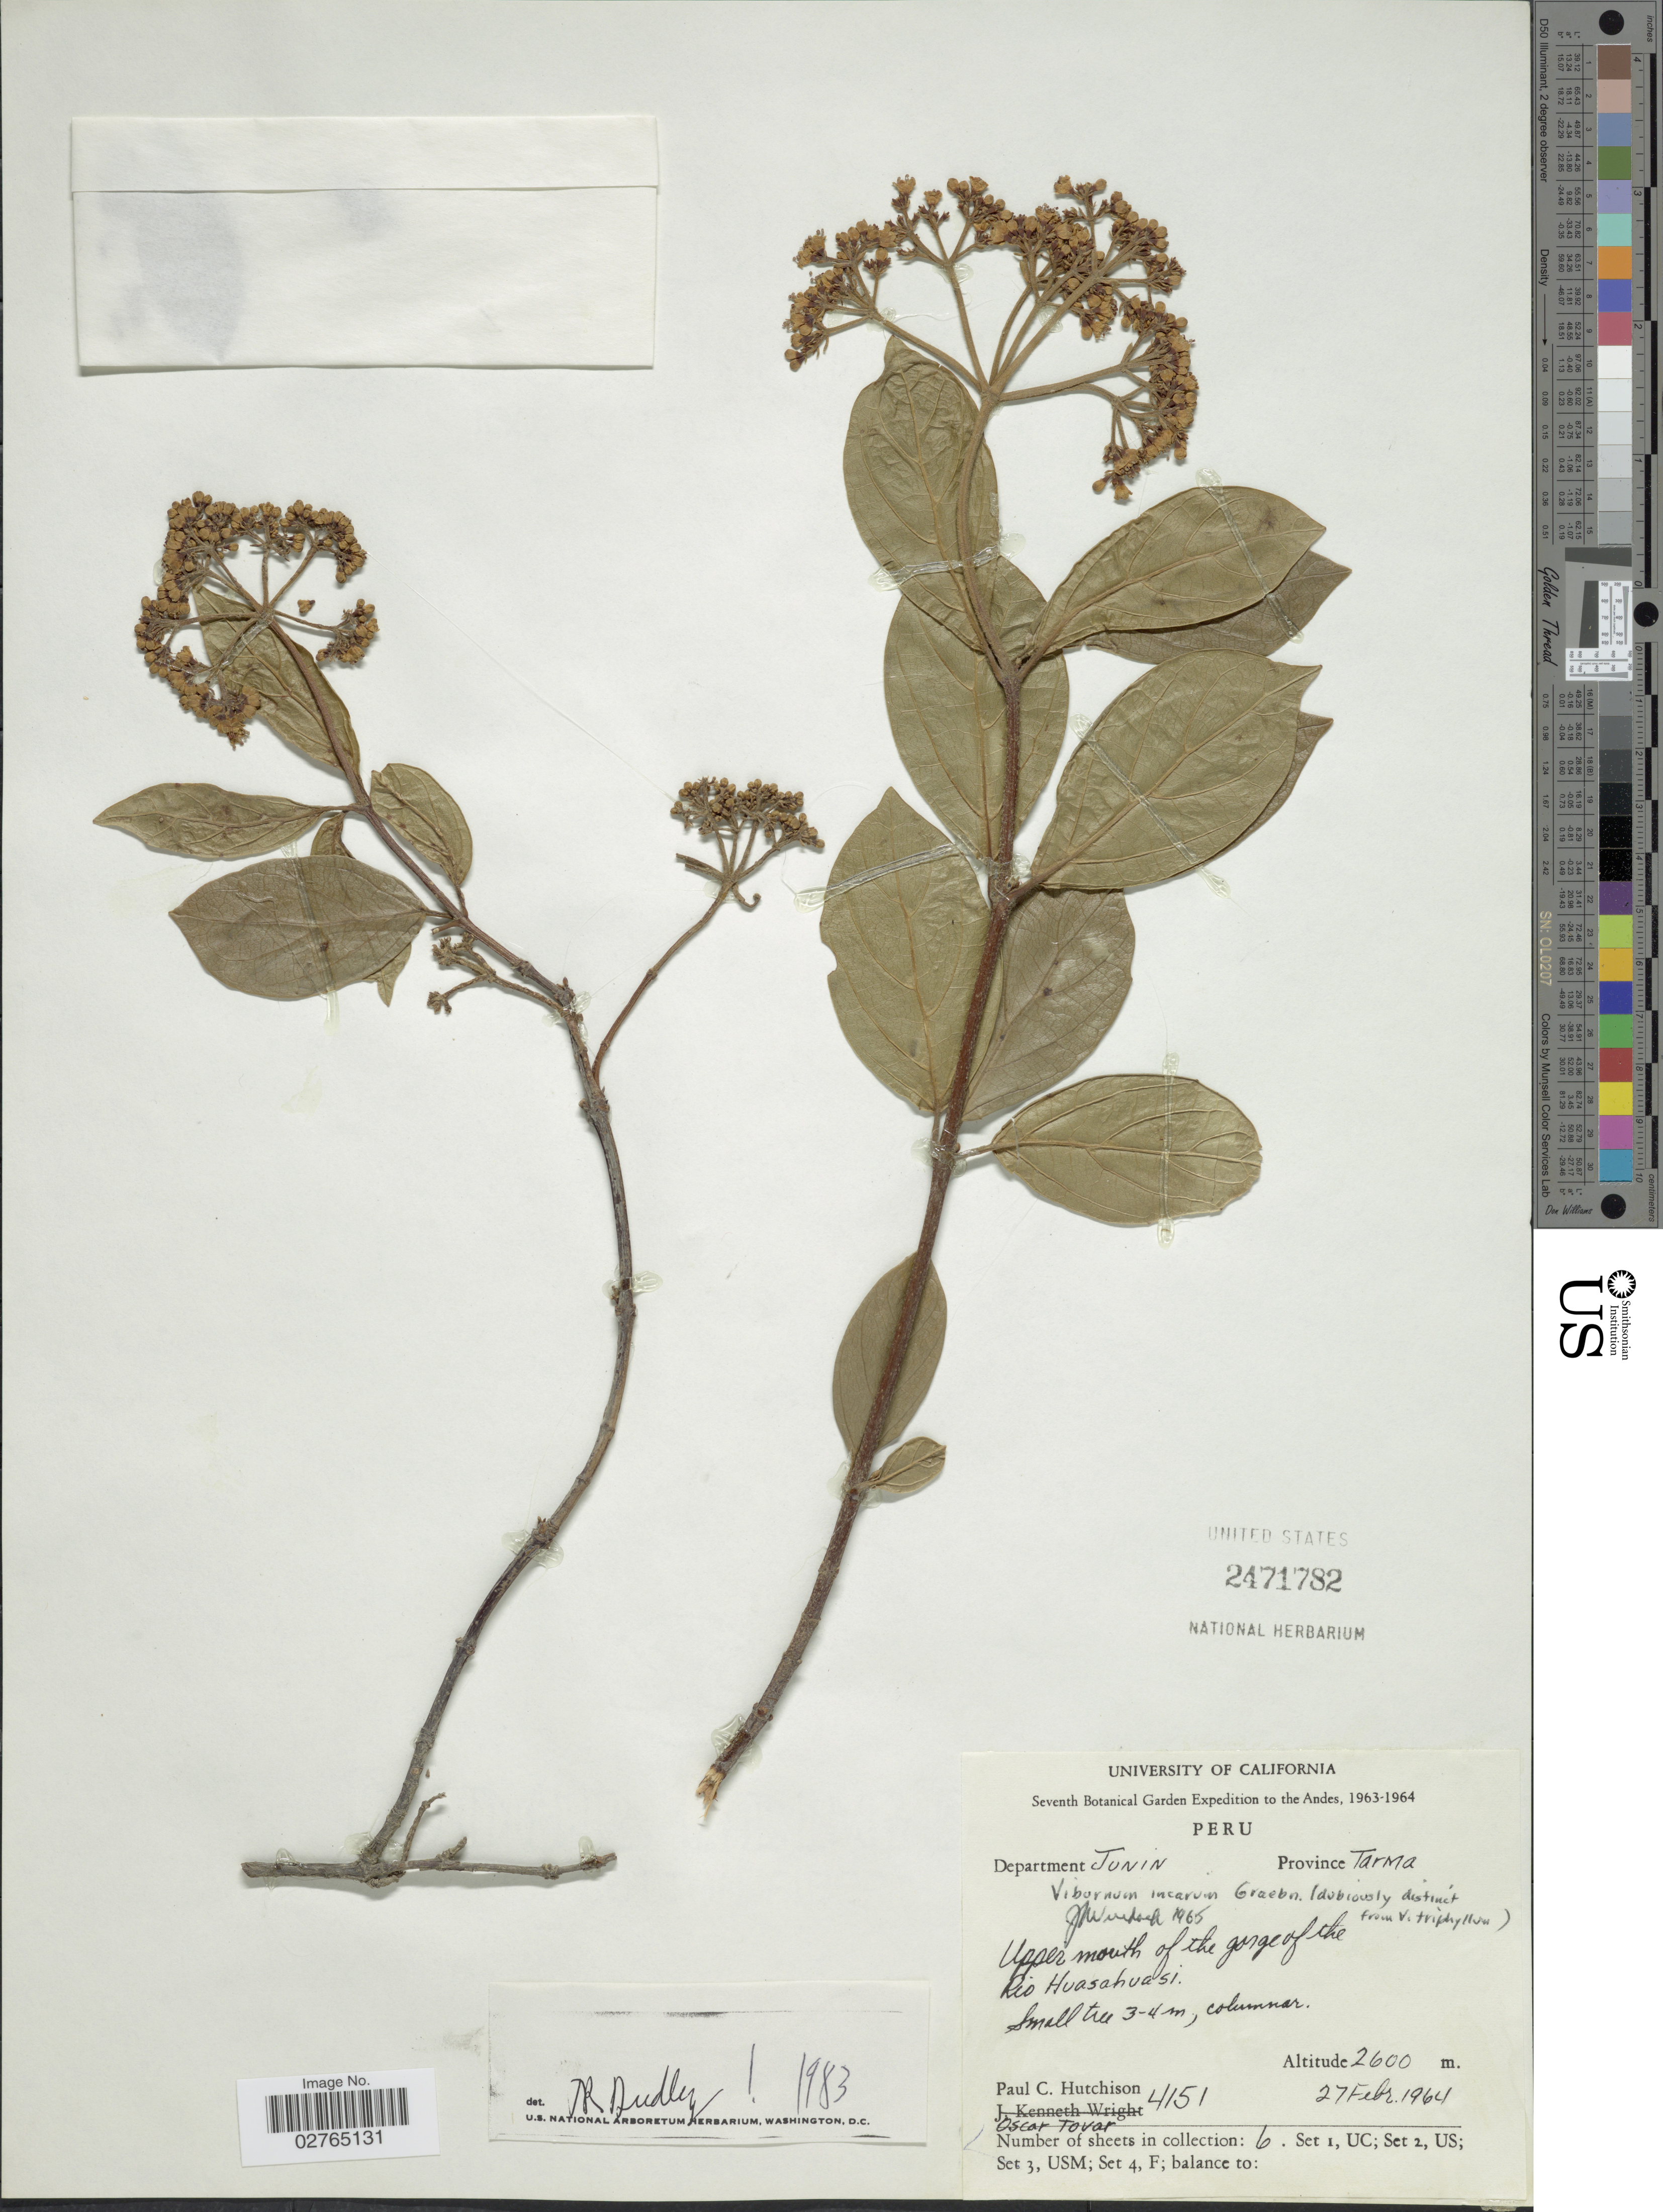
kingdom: Plantae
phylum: Tracheophyta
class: Magnoliopsida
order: Dipsacales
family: Viburnaceae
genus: Viburnum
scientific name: Viburnum incarum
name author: Graebn.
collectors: P. C. Hutchison & Ó. Tovar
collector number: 4151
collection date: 1964-02-27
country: Peru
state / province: Junín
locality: Andes. Department Junin. Province Tarma. Upper mouth of the gorge of the Rio Huasahuasi.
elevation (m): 2600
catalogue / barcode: US 2471782